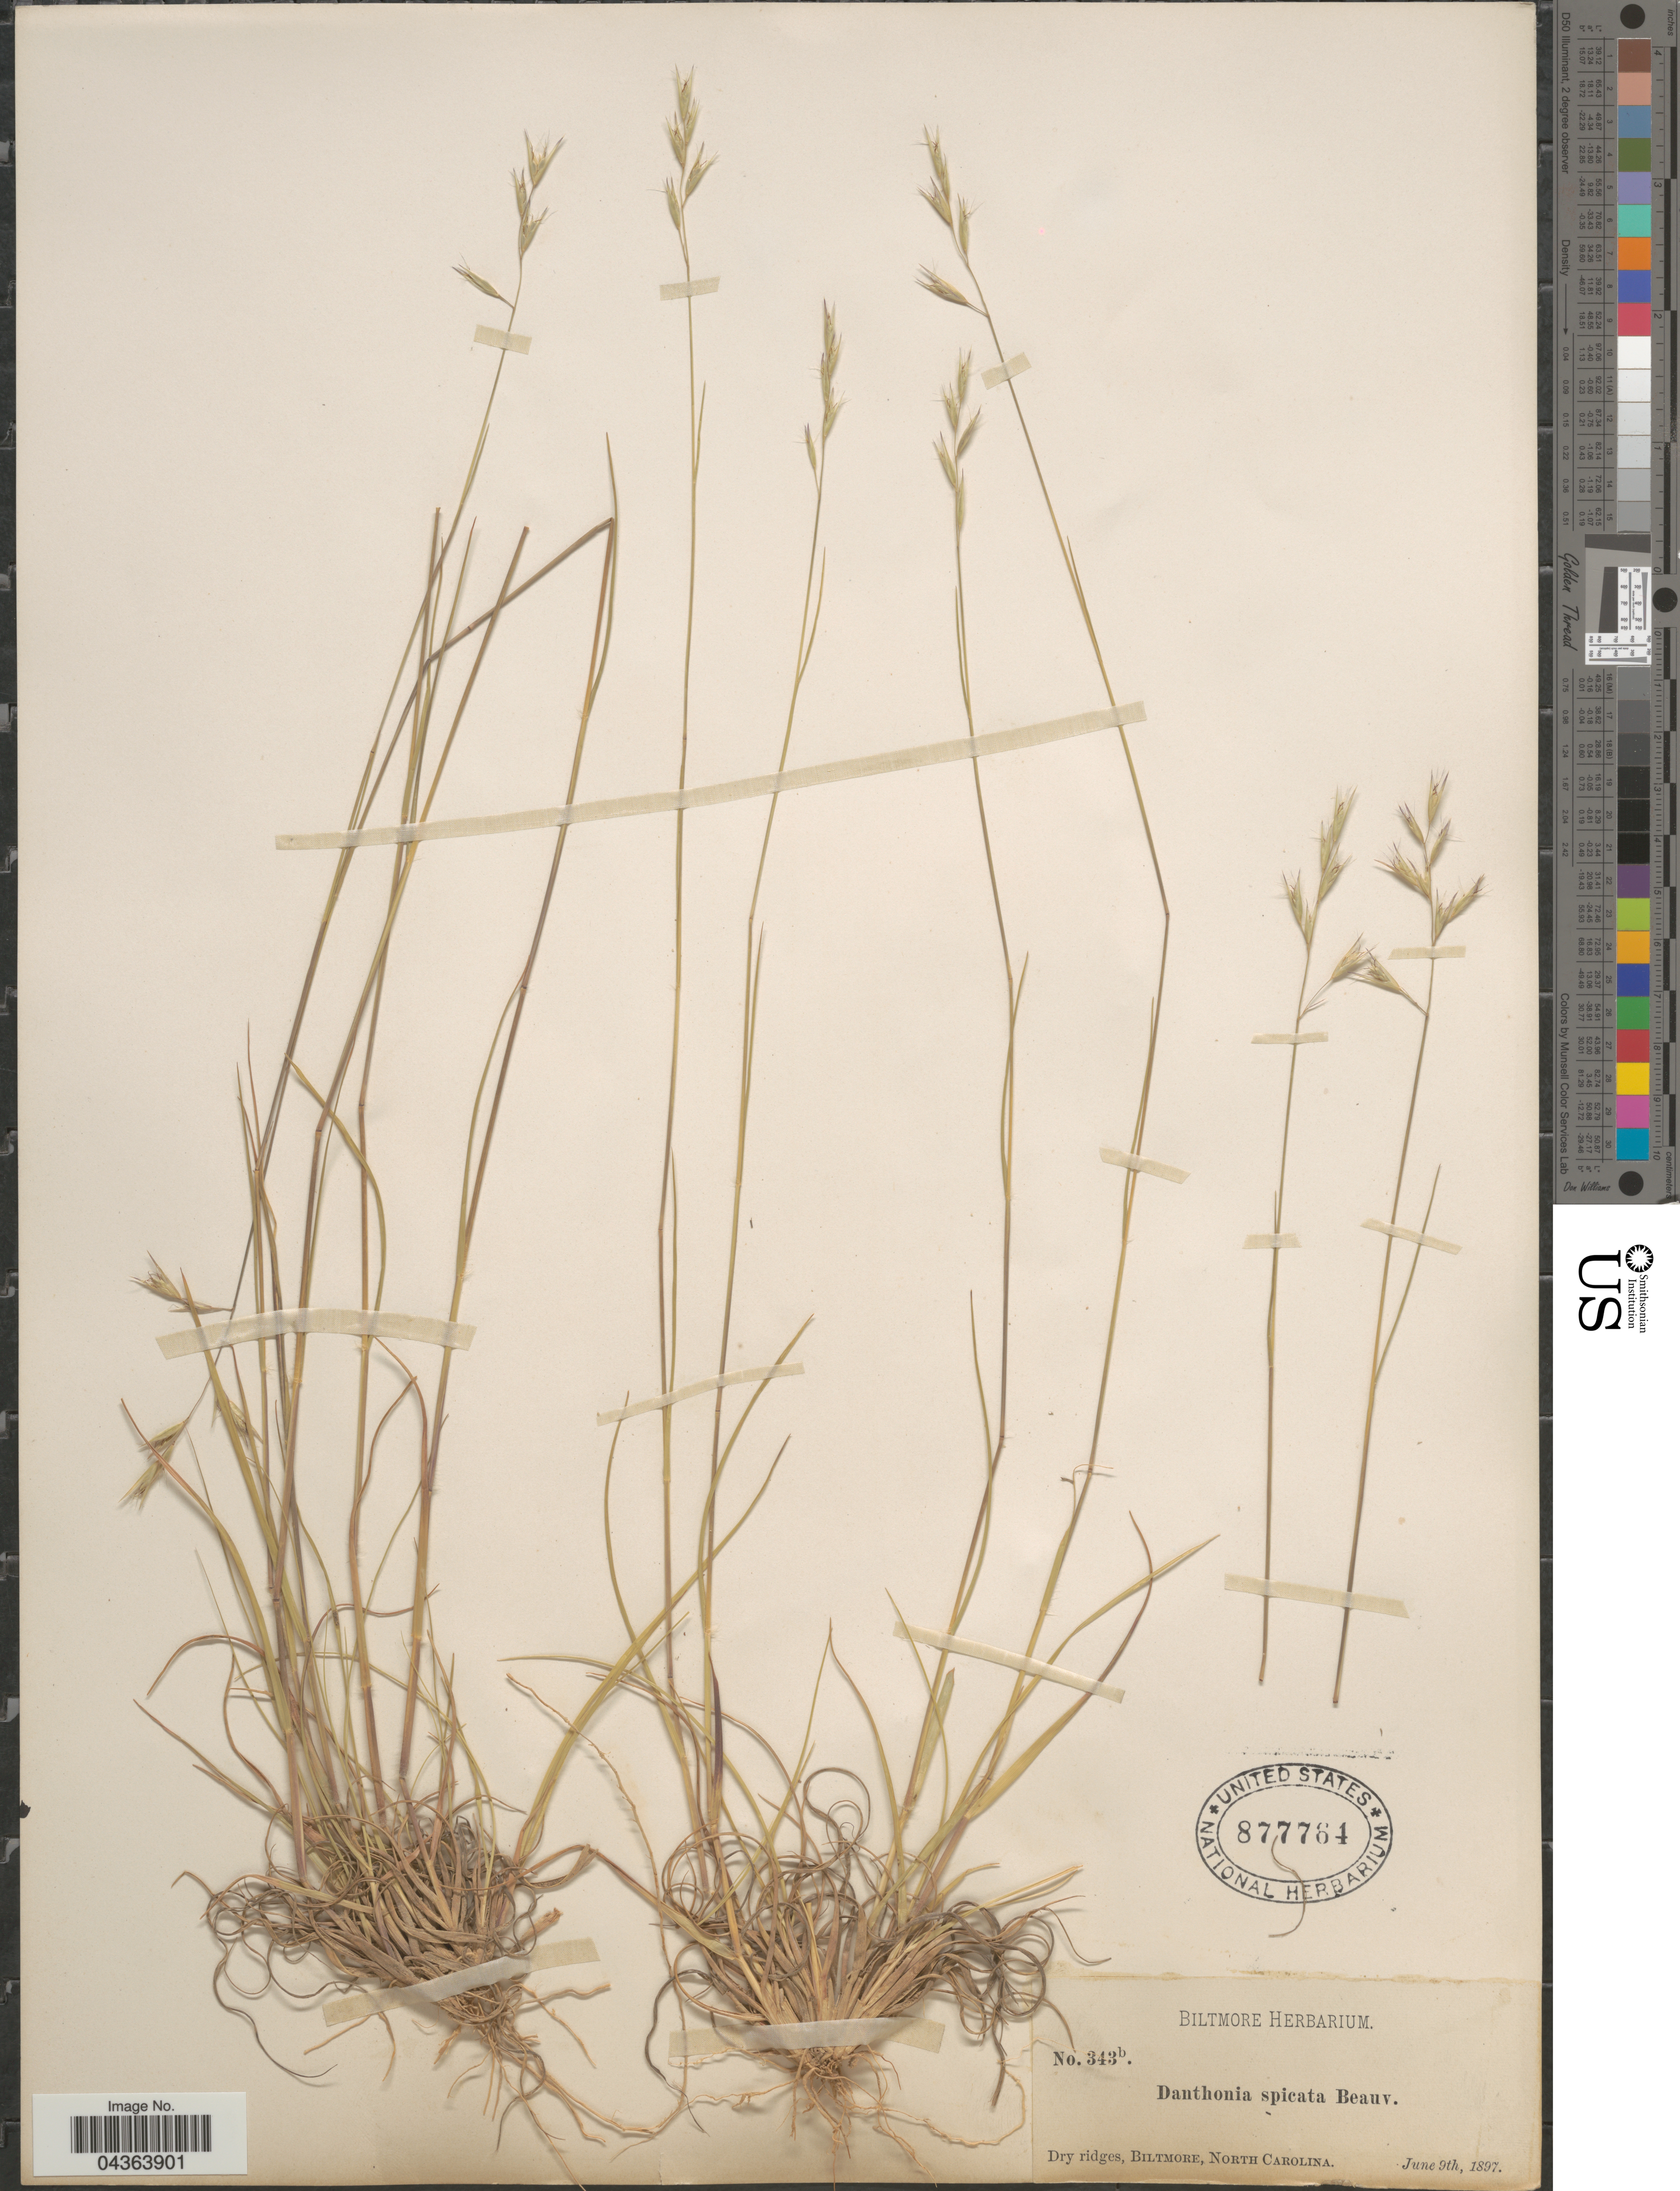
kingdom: Plantae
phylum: Tracheophyta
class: Liliopsida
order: Poales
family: Poaceae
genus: Danthonia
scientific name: Danthonia spicata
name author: (L.) P. Beauv. ex Roem. & Schult.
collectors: ex herb. Biltmore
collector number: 343b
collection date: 1897-06-09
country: United States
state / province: North Carolina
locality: Biltmore.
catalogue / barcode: US 877764